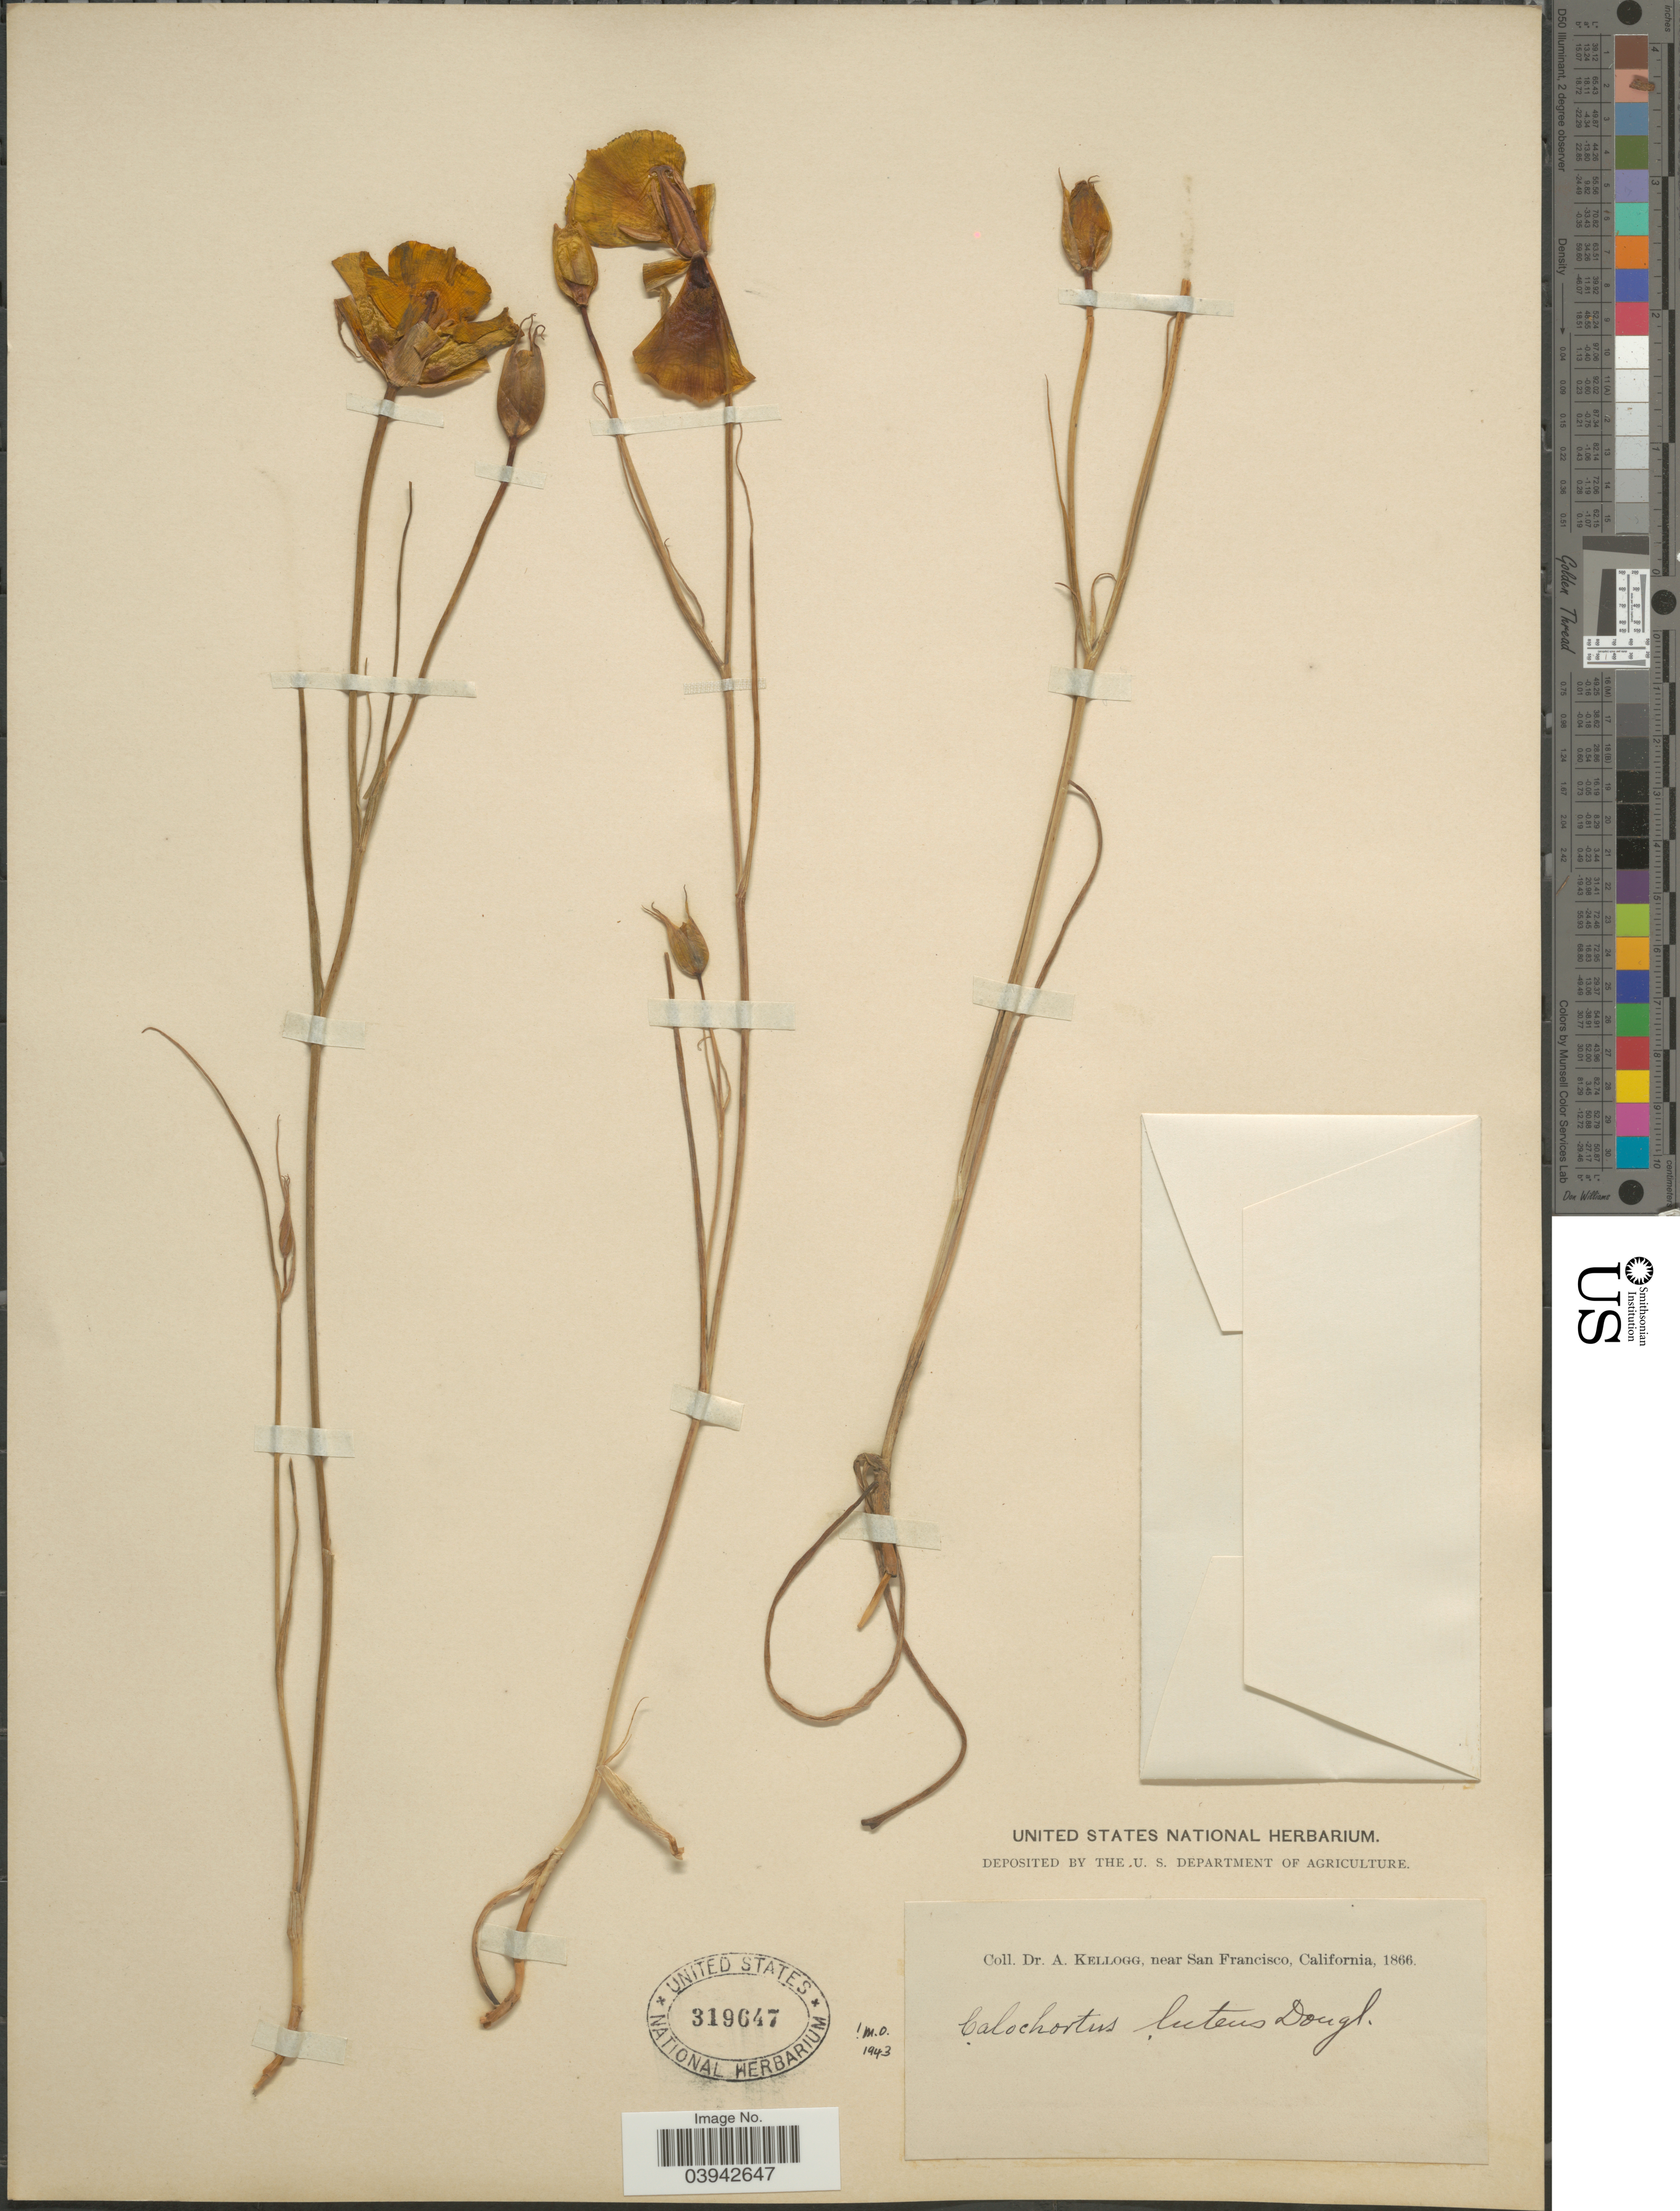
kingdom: Plantae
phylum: Tracheophyta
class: Liliopsida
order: Liliales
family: Liliaceae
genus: Calochortus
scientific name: Calochortus luteus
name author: Douglas ex Lindl.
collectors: A. Kellogg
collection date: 1866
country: United States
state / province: California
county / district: San Francisco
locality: Near San Francisco.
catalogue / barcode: US 319647